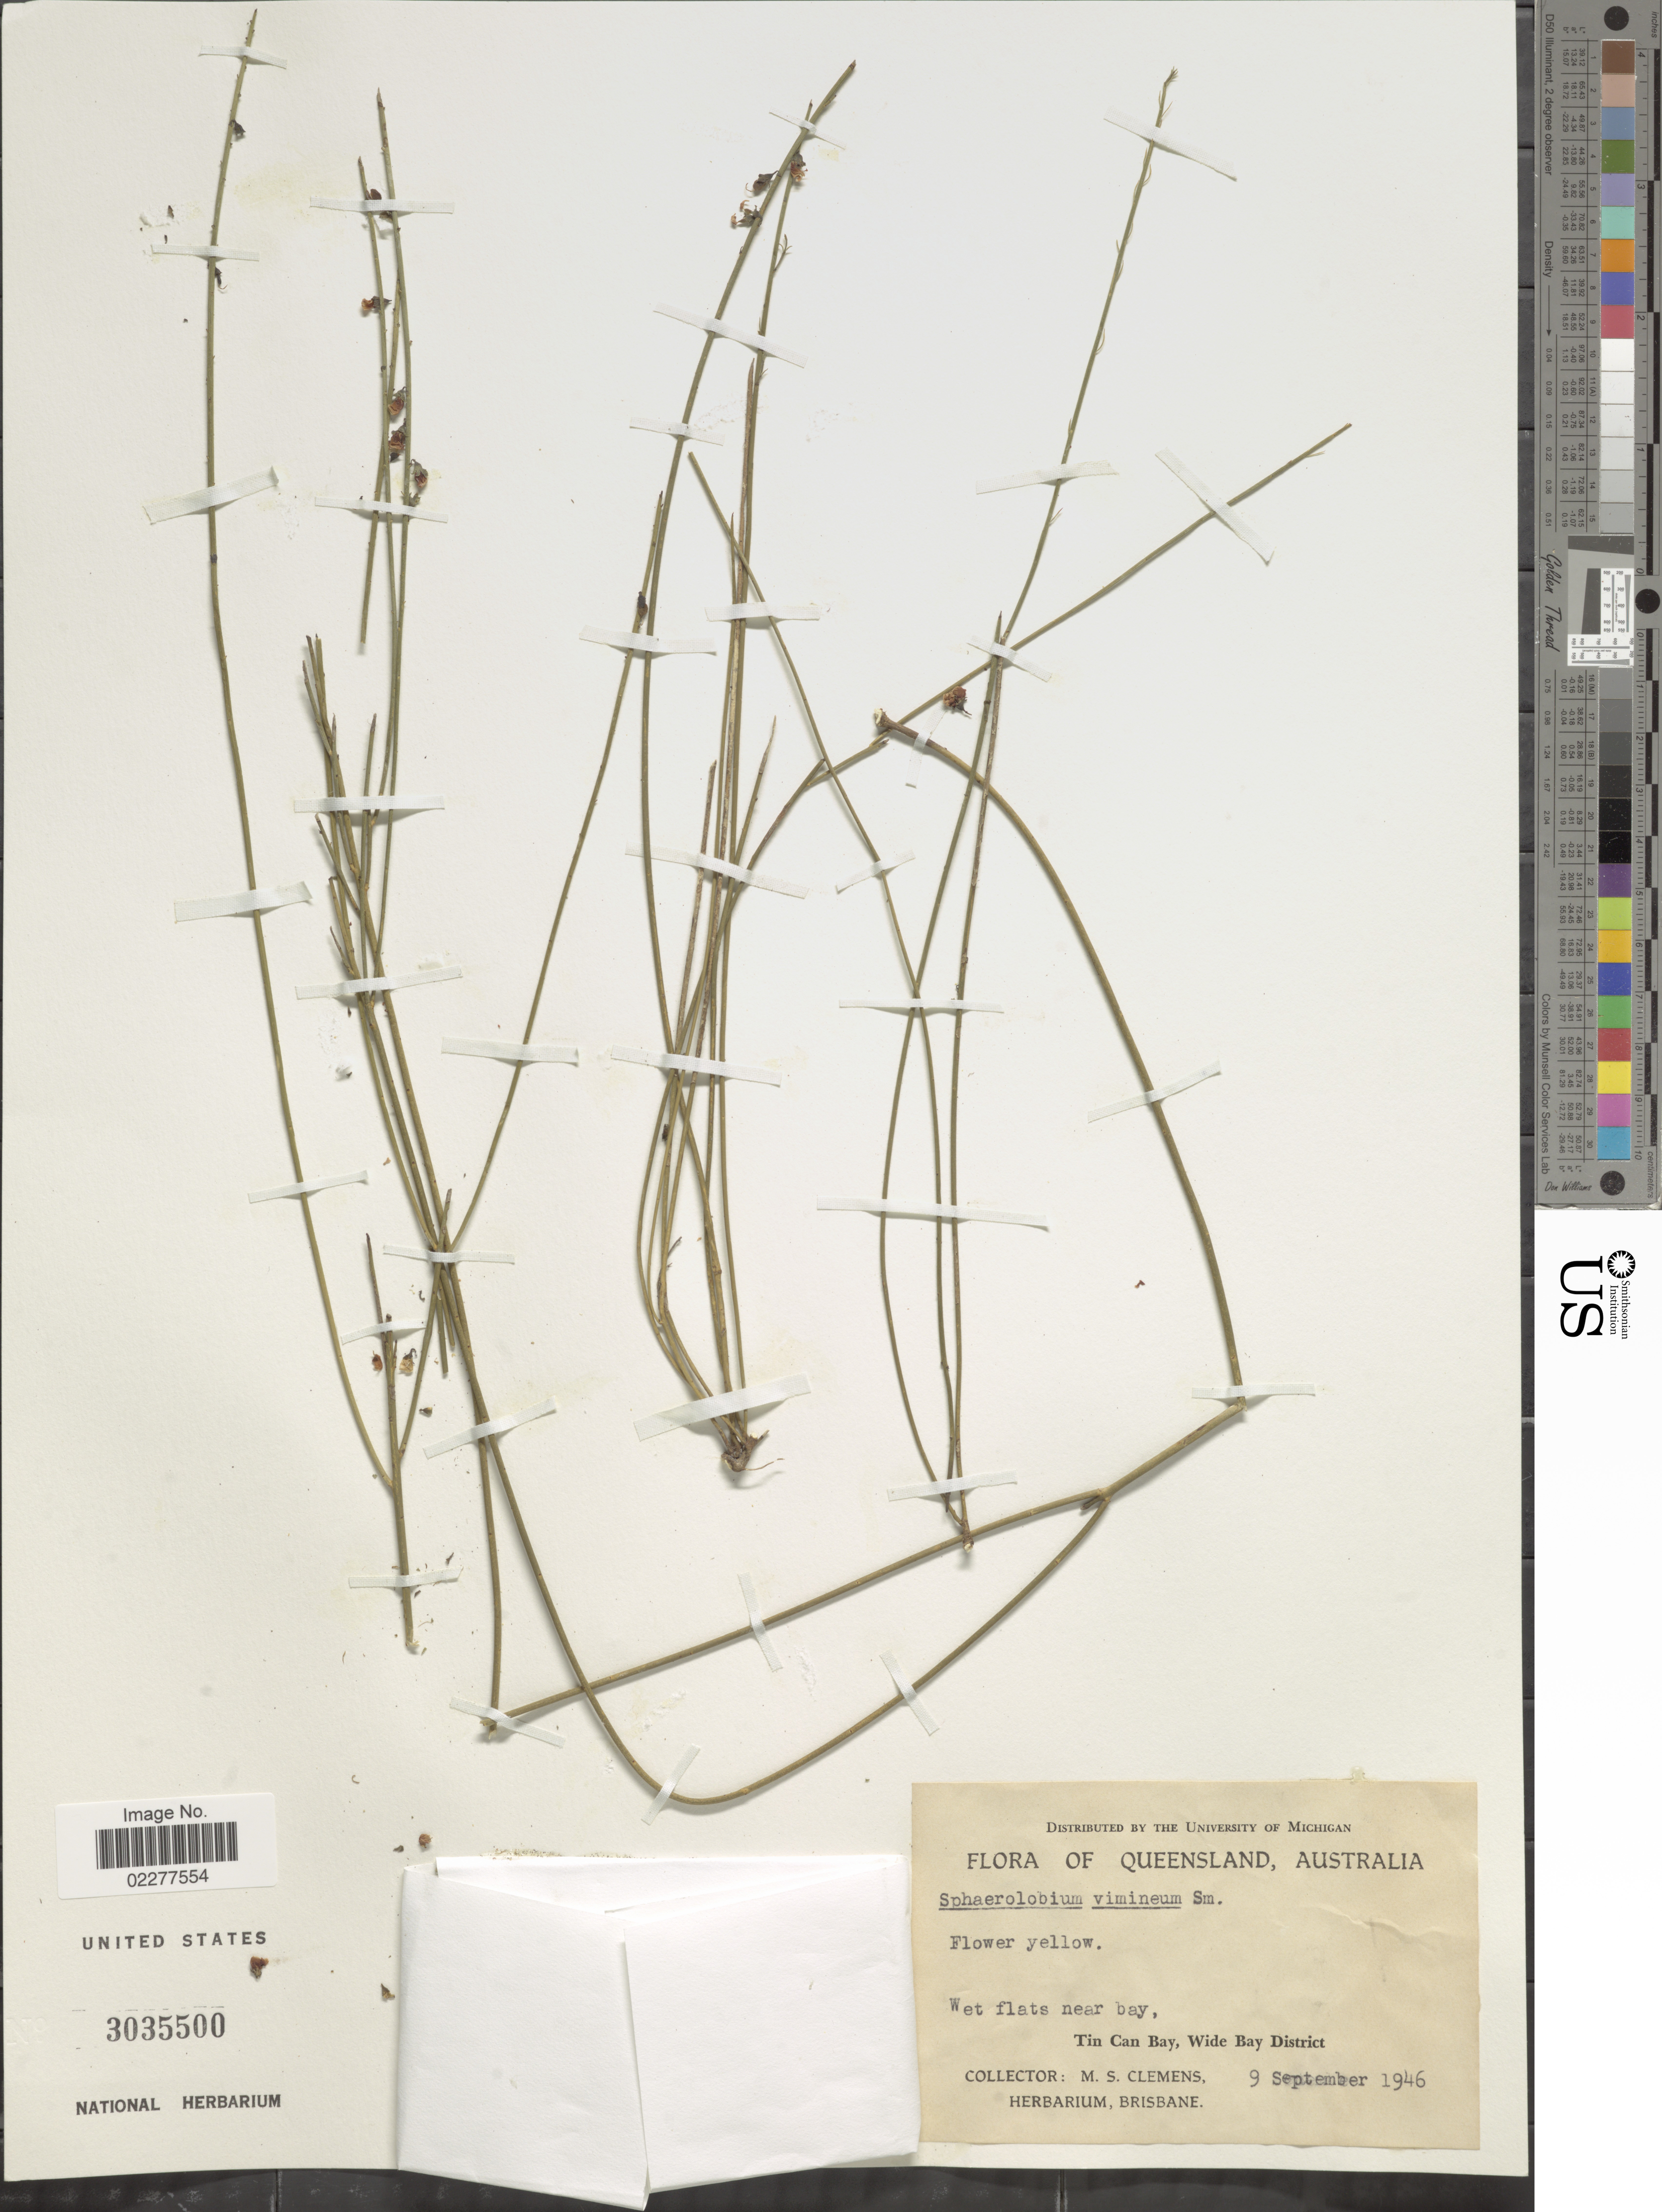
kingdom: Plantae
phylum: Tracheophyta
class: Magnoliopsida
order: Fabales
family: Fabaceae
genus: Sphaerolobium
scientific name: Sphaerolobium vimineum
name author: Sm.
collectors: M. S. Clemens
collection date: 1946-09-09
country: Australia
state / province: Queensland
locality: Wet flats near bay, Tin Can Bay, Wide Bay District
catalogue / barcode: US 3035500